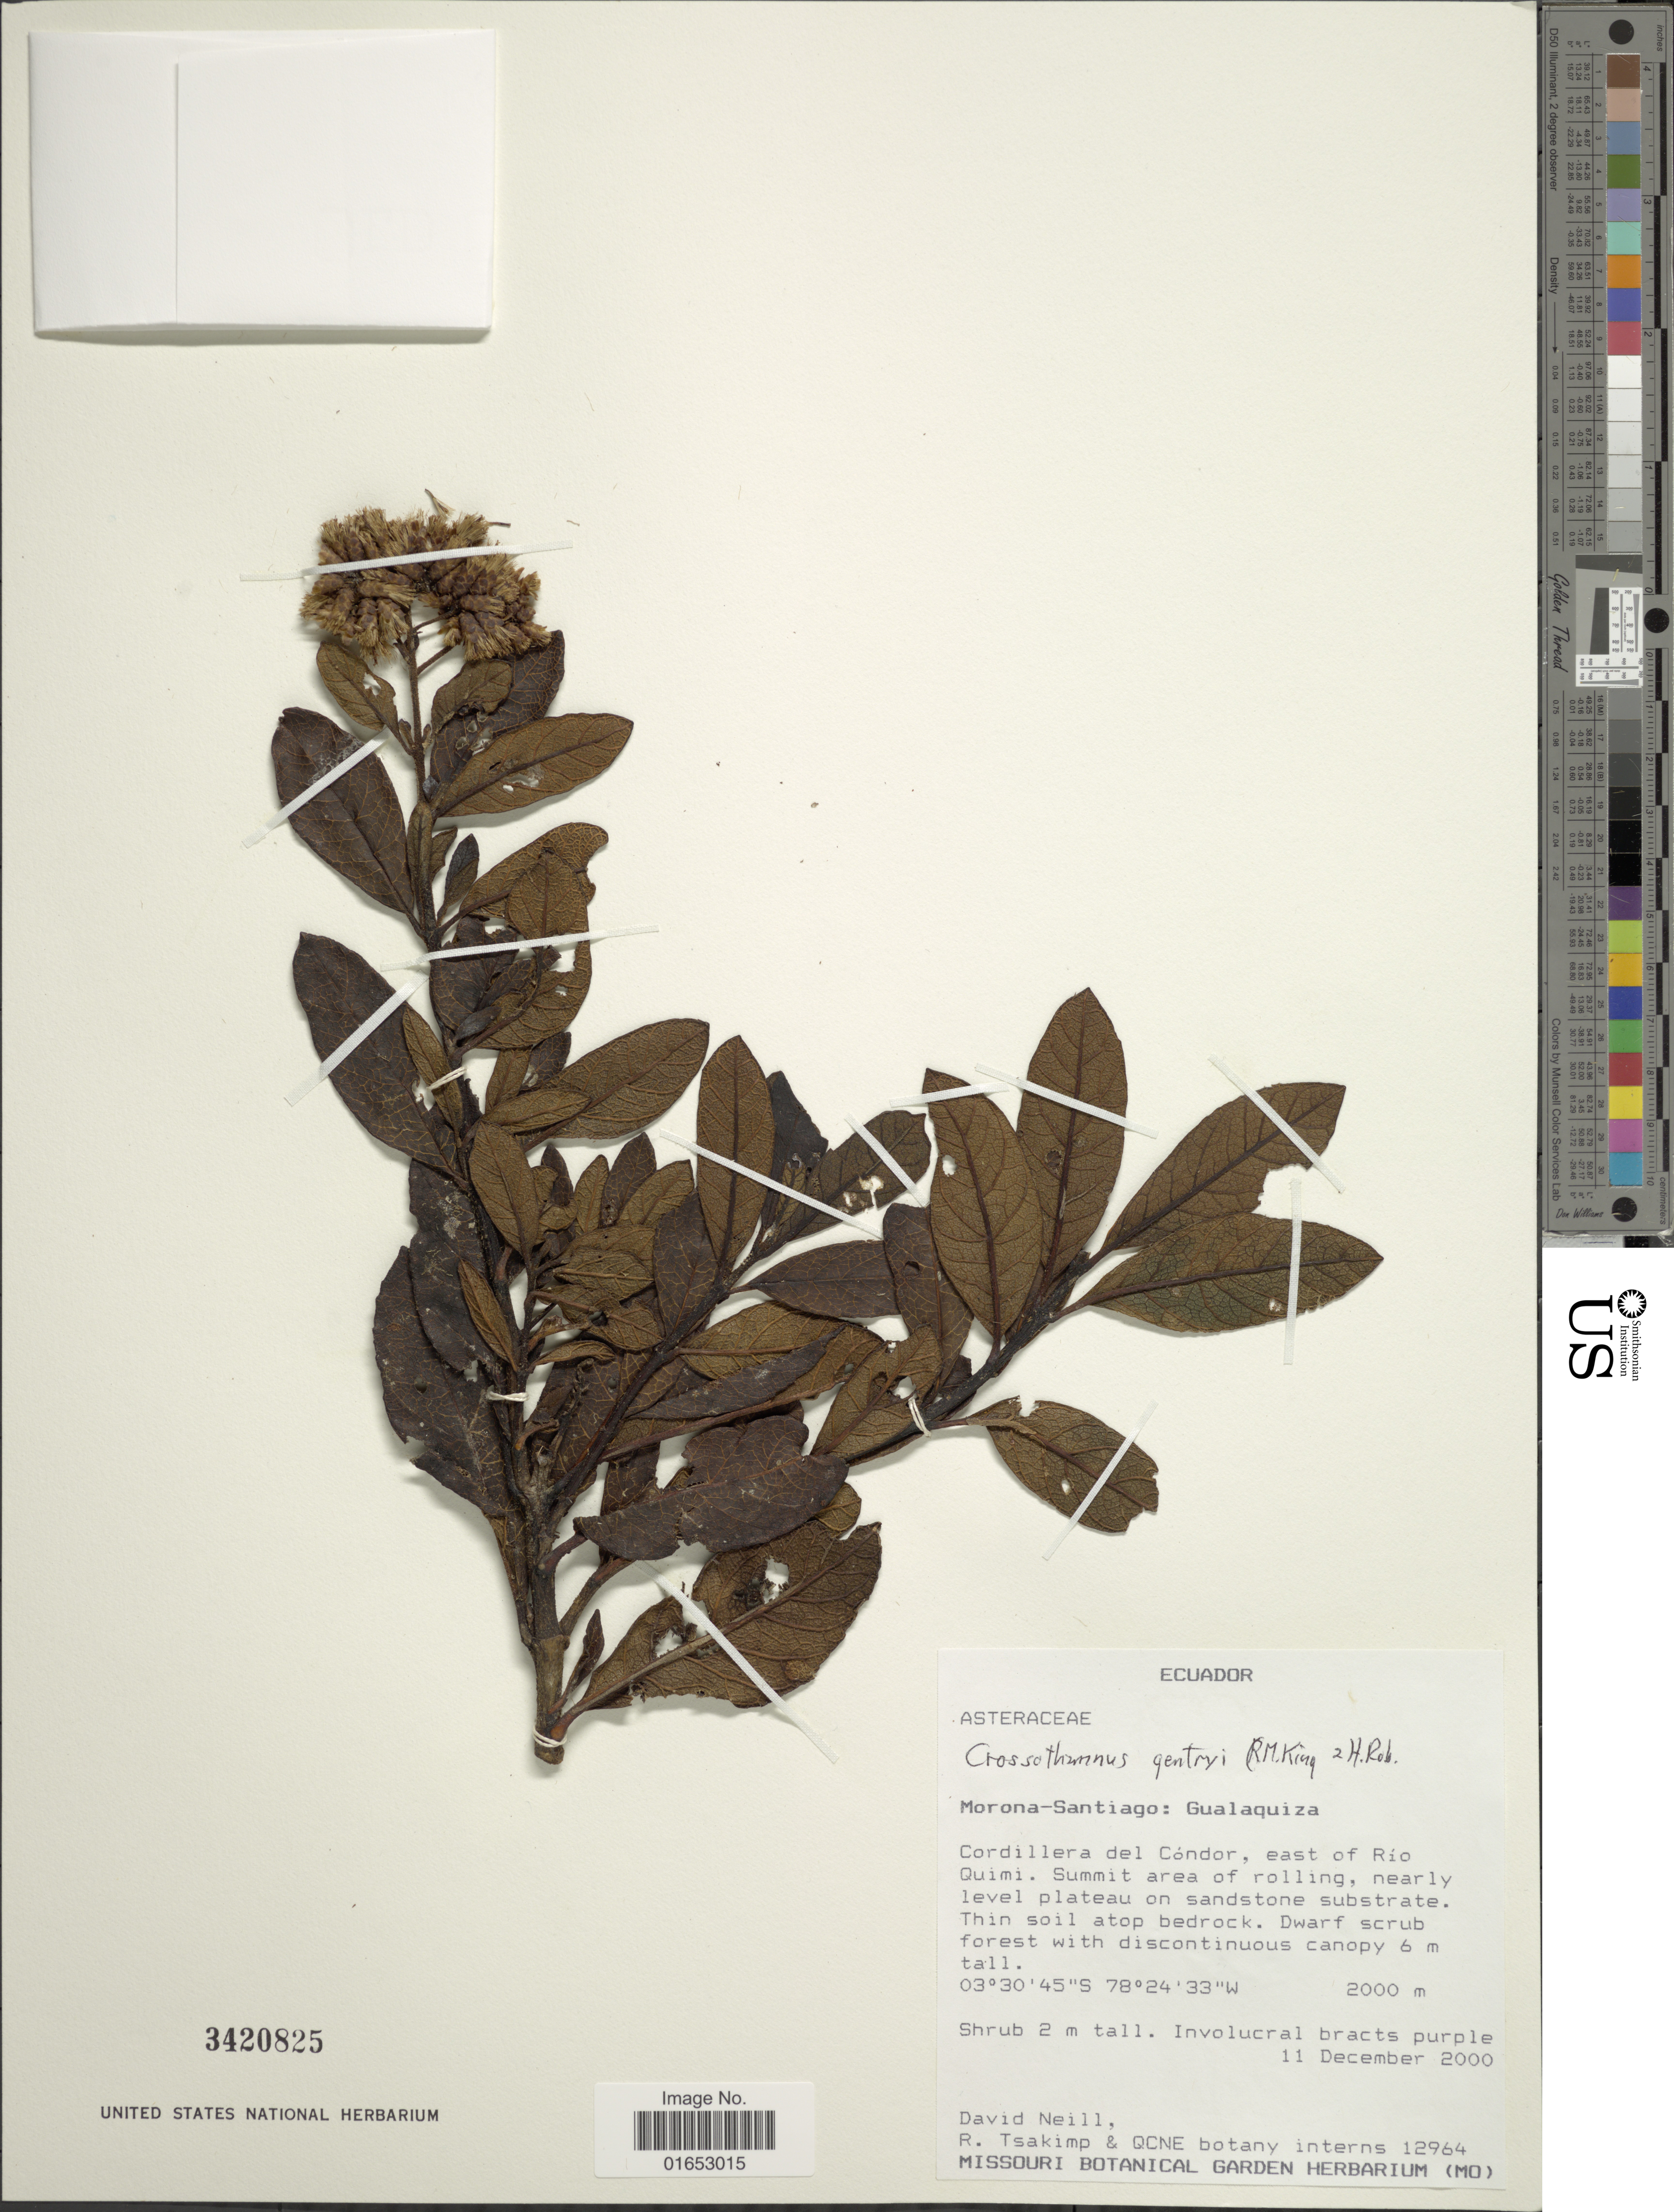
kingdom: Plantae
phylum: Tracheophyta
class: Magnoliopsida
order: Asterales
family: Asteraceae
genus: Crossothamnus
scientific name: Crossothamnus gentryi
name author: R.M. King & H. Rob.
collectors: D. A. Neill, R. Tsakimp & QCNE botany interns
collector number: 12964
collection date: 2000-12-11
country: Ecuador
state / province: Morona-Santiago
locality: Gualaquiza, Cordillera del Cóndor, east of Río Quimi. Summit area of rolling, nearly level plateau on sandstone substrate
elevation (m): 2000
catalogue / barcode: US 3420825